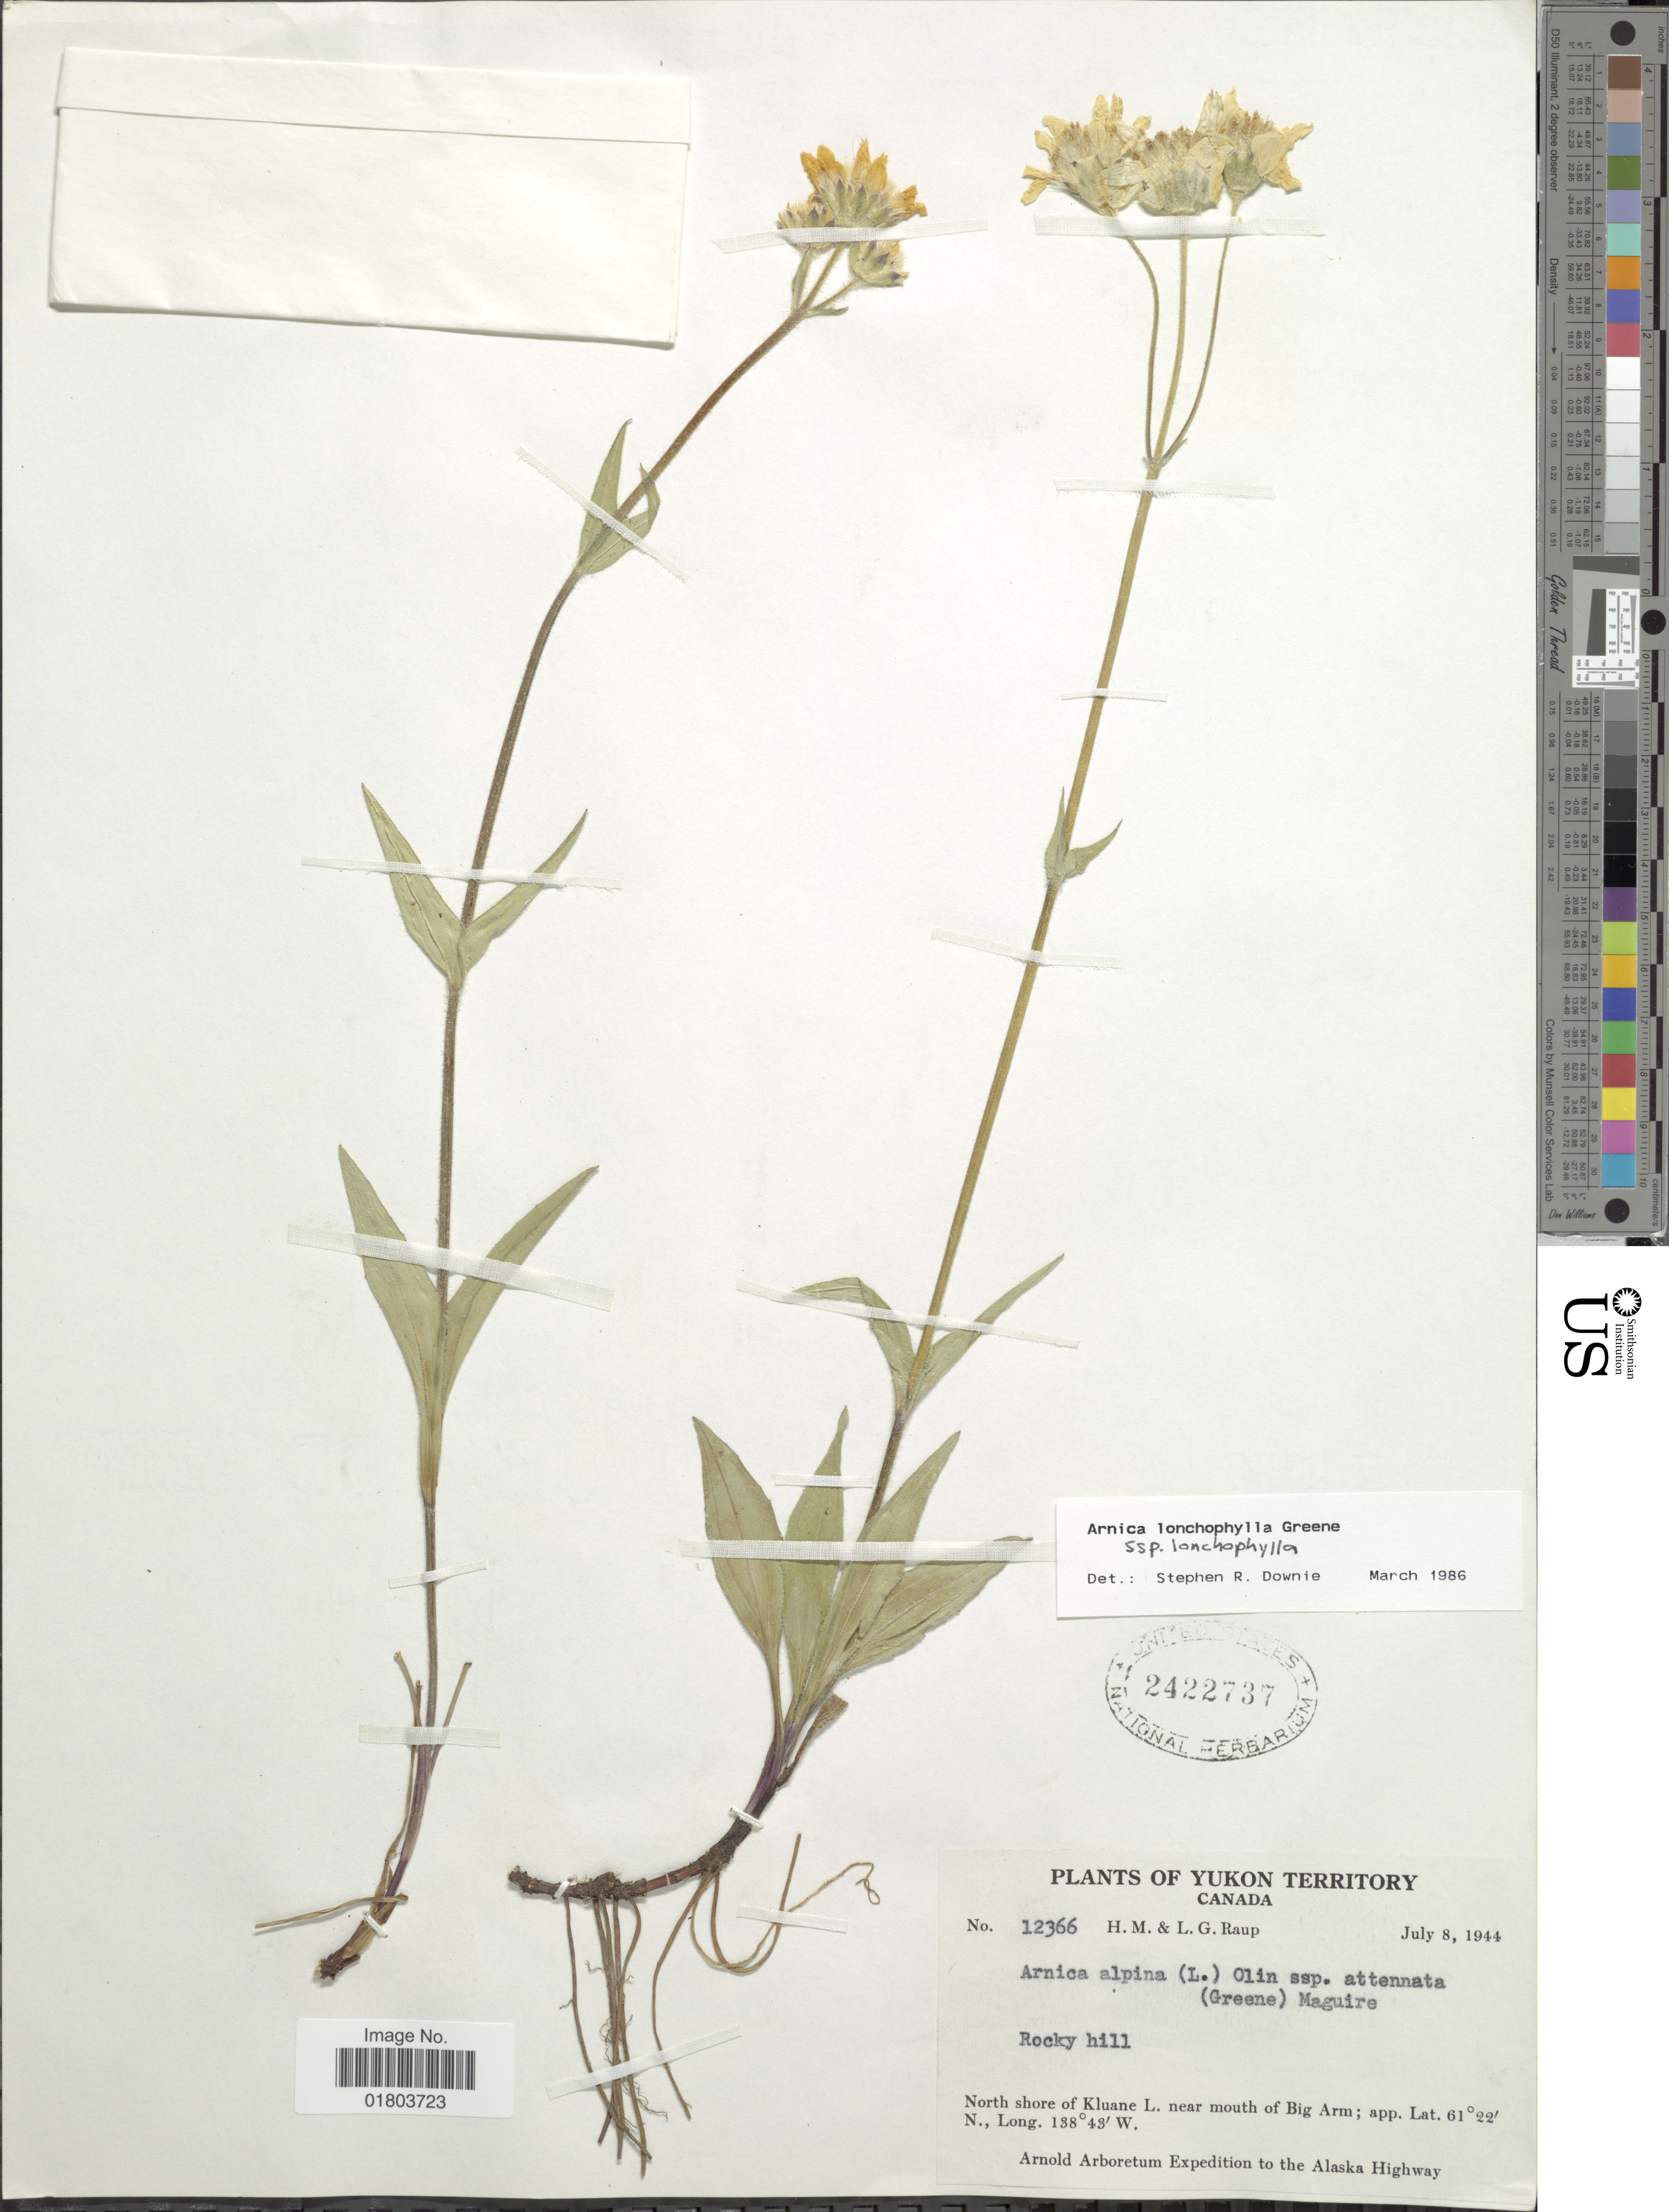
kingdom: Plantae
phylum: Tracheophyta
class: Magnoliopsida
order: Asterales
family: Asteraceae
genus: Arnica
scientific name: Arnica lonchophylla subsp. lonchophylla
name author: Greene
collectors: H. Raup & L. Raup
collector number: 12366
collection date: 1944-07-08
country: Canada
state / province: Yukon Territory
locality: North shore of Kluane L. near mouth of Big Arm, Rocky hill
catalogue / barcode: US 2422737